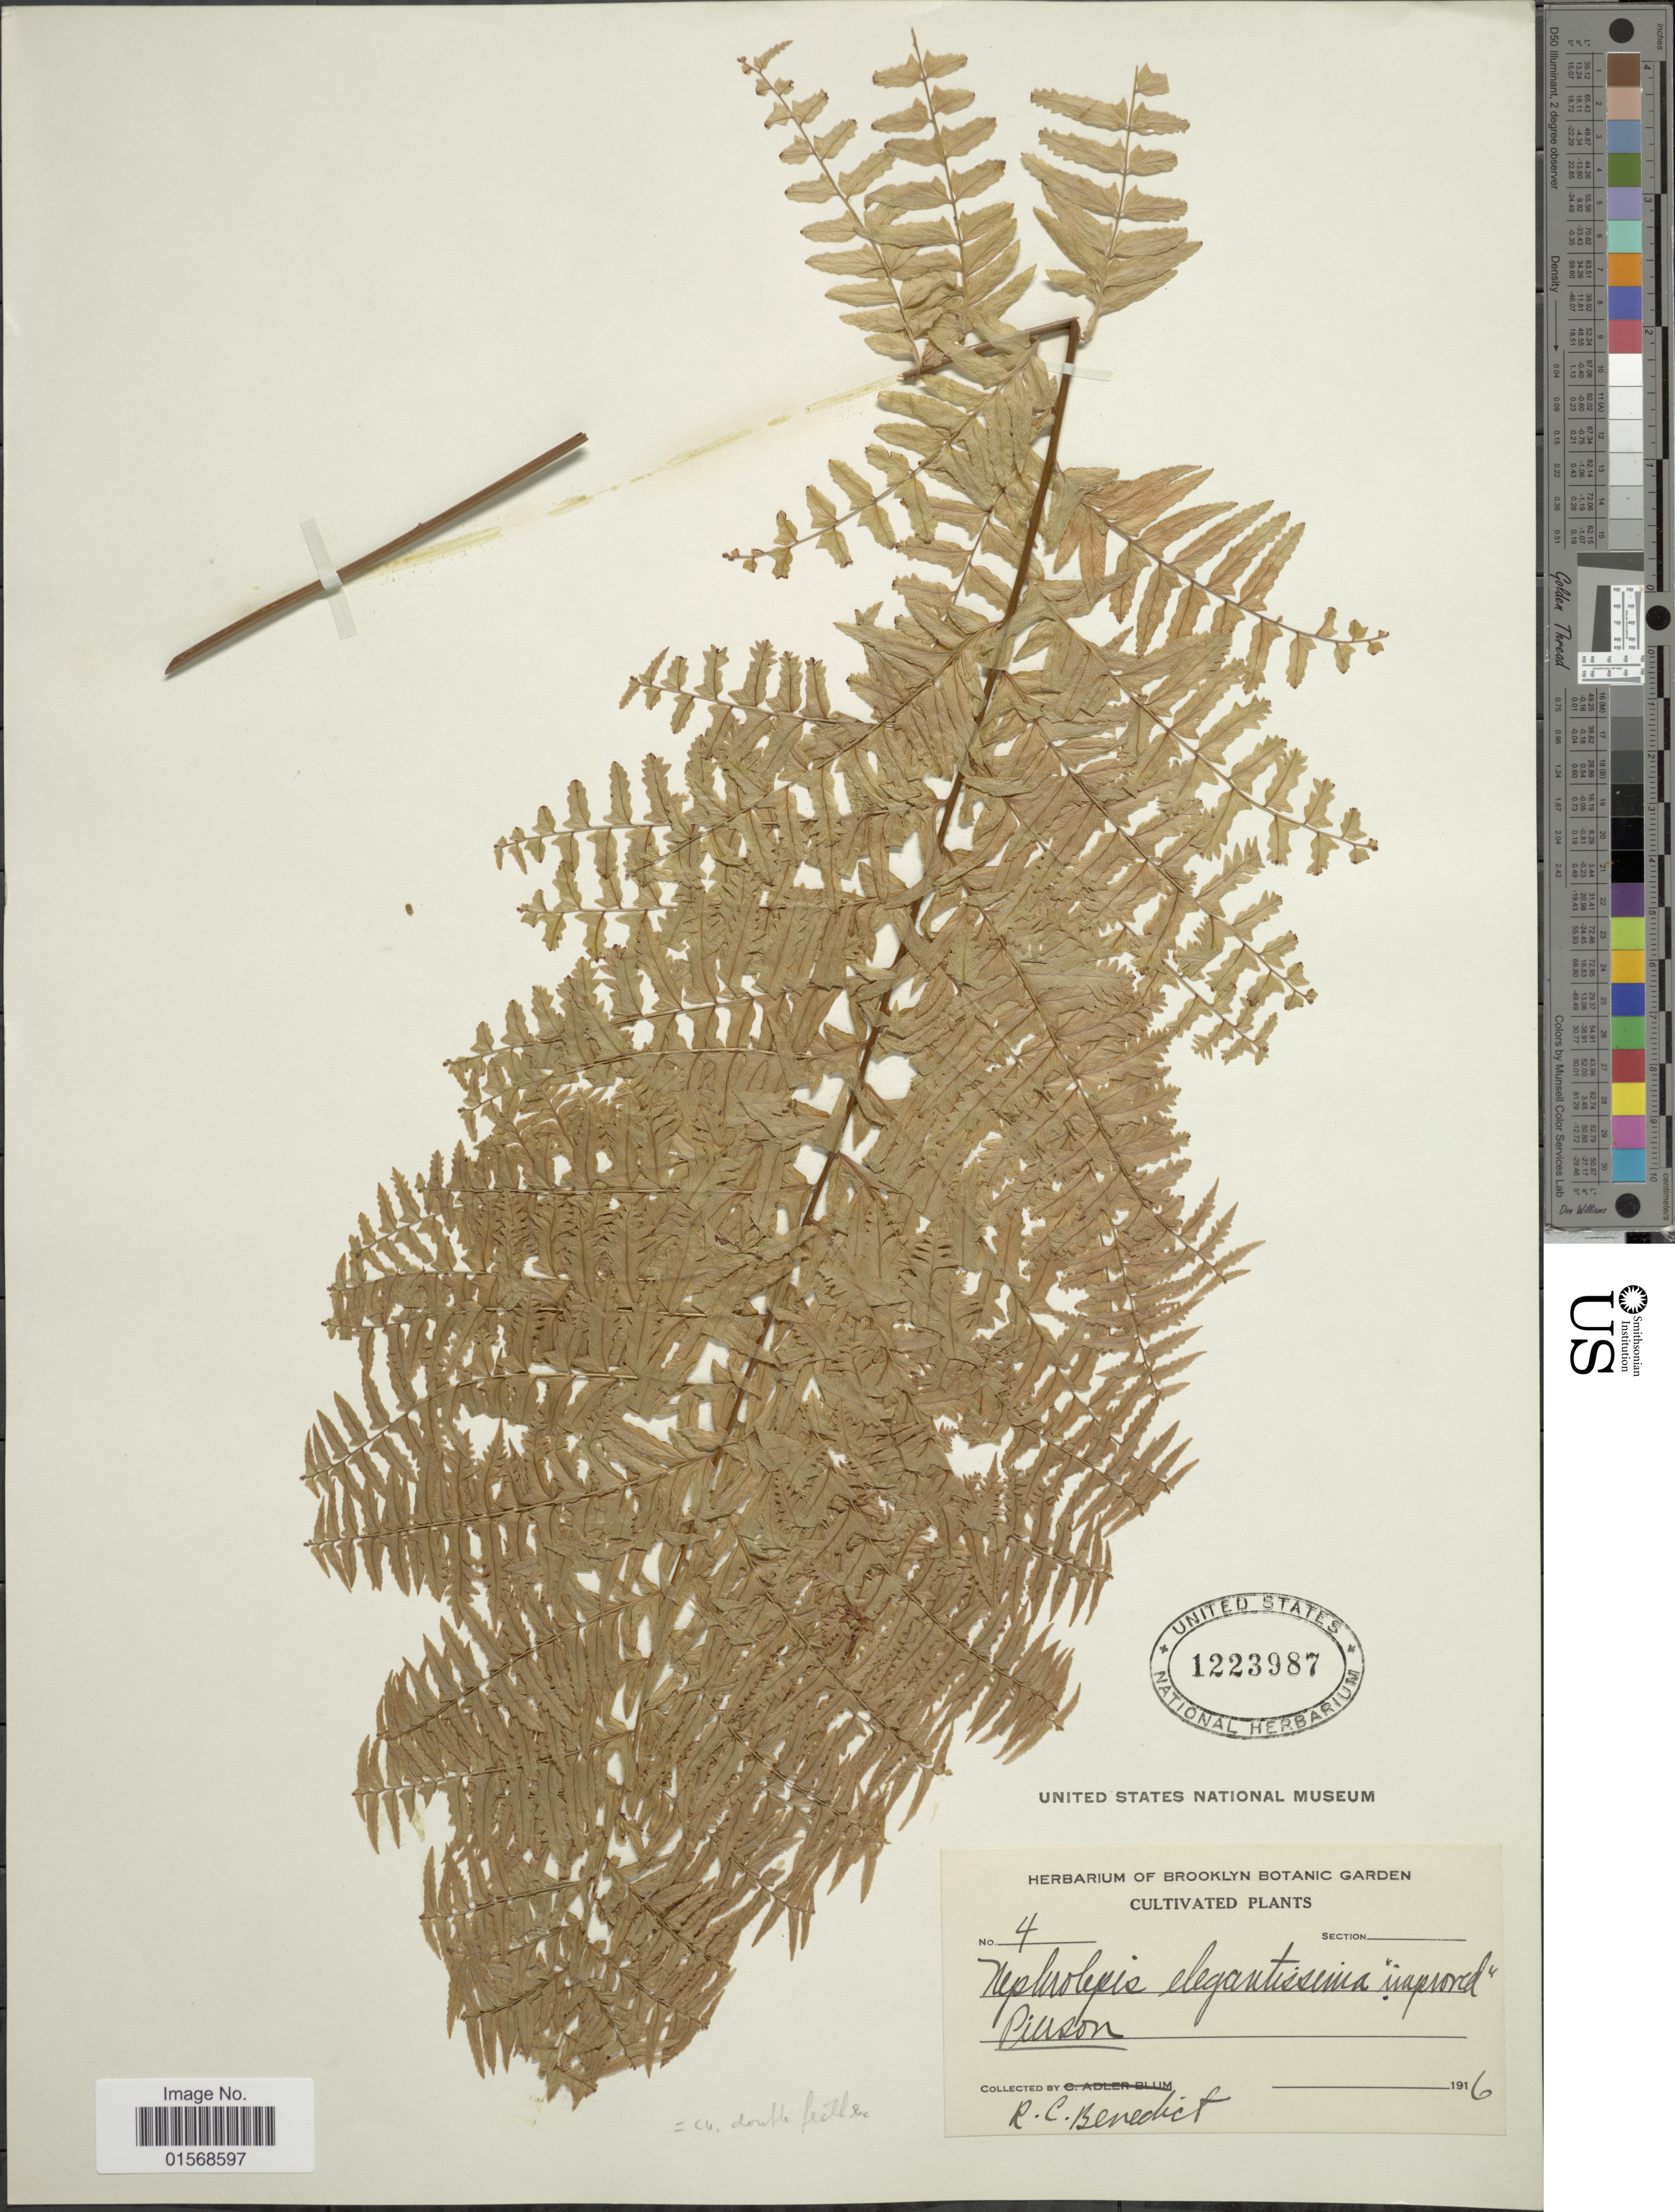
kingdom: Plantae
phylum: Tracheophyta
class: Polypodiopsida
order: Polypodiales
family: Nephrolepidaceae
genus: Nephrolepis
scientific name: Nephrolepis 'Elegantissima'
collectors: R. C. Benedict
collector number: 4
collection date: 1916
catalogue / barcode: US 1223987